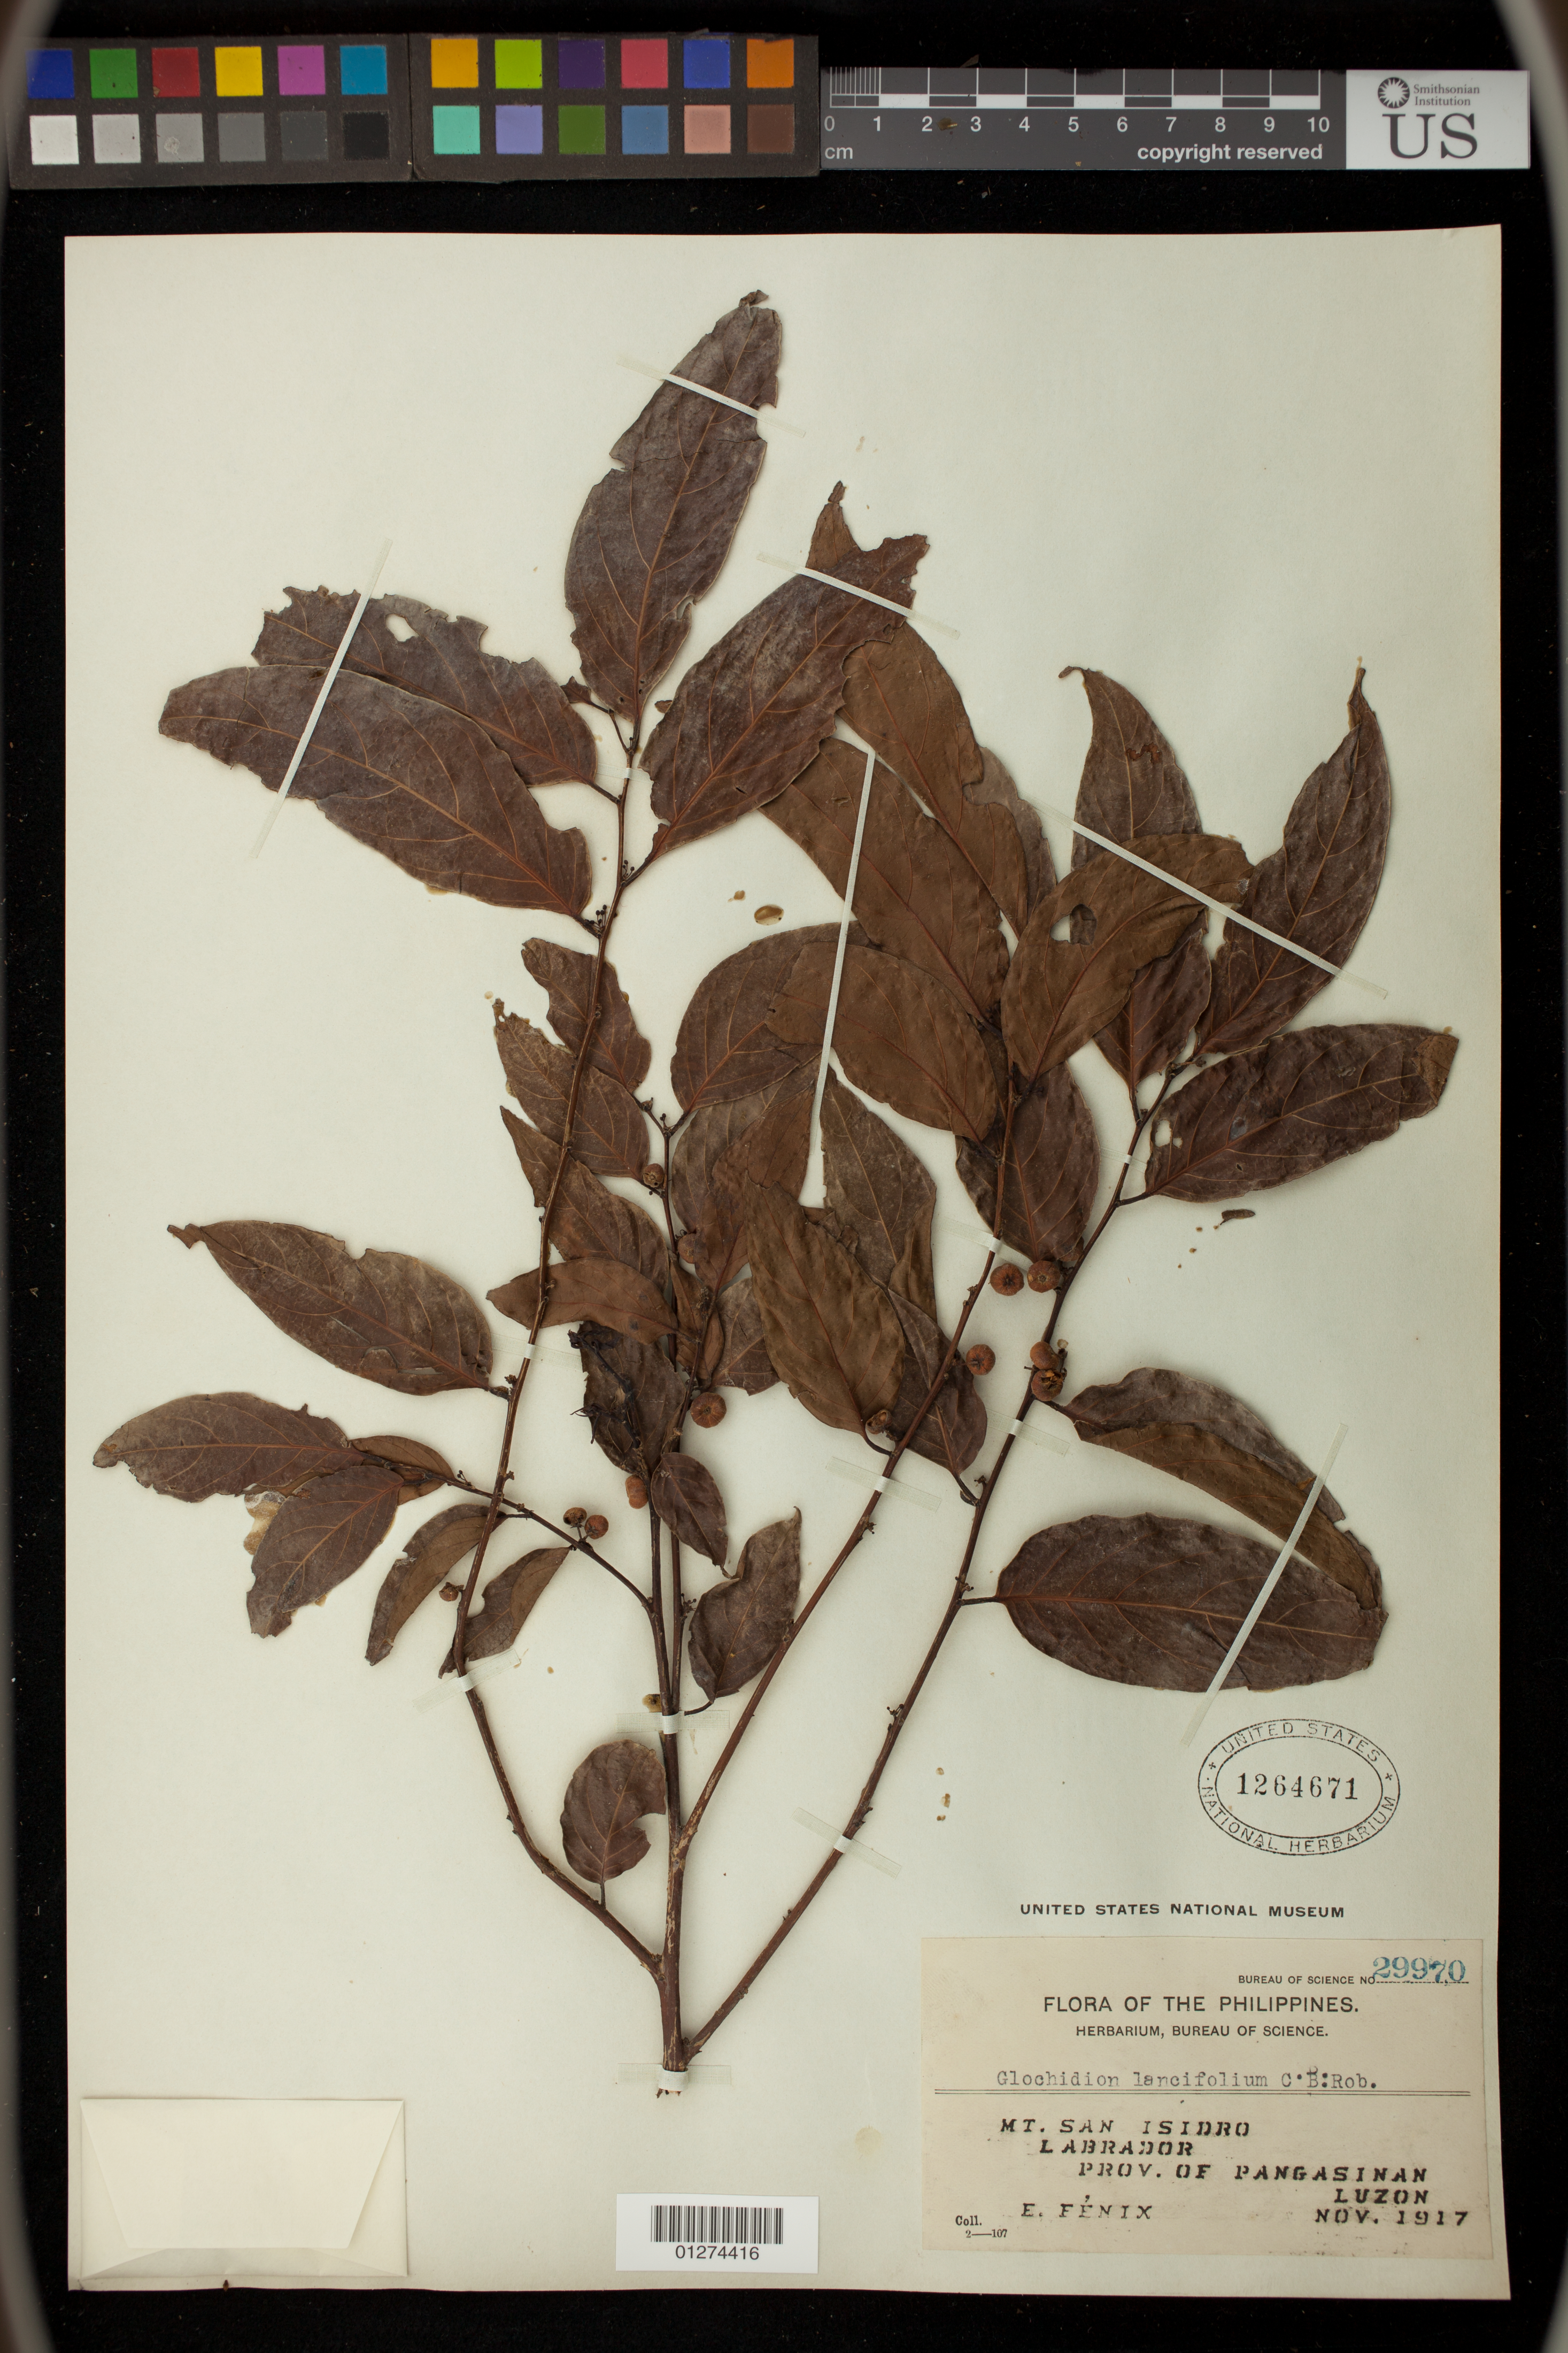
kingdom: Plantae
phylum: Tracheophyta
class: Magnoliopsida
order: Malpighiales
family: Phyllanthaceae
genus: Glochidion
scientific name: Glochidion lancifolium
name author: C.B. Rob.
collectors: E. Fenix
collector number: Bur. Sci. 29970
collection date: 1917-11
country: Philippines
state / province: Ilocos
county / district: Pangasinan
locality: Mt. San Isidro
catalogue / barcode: US 1264671